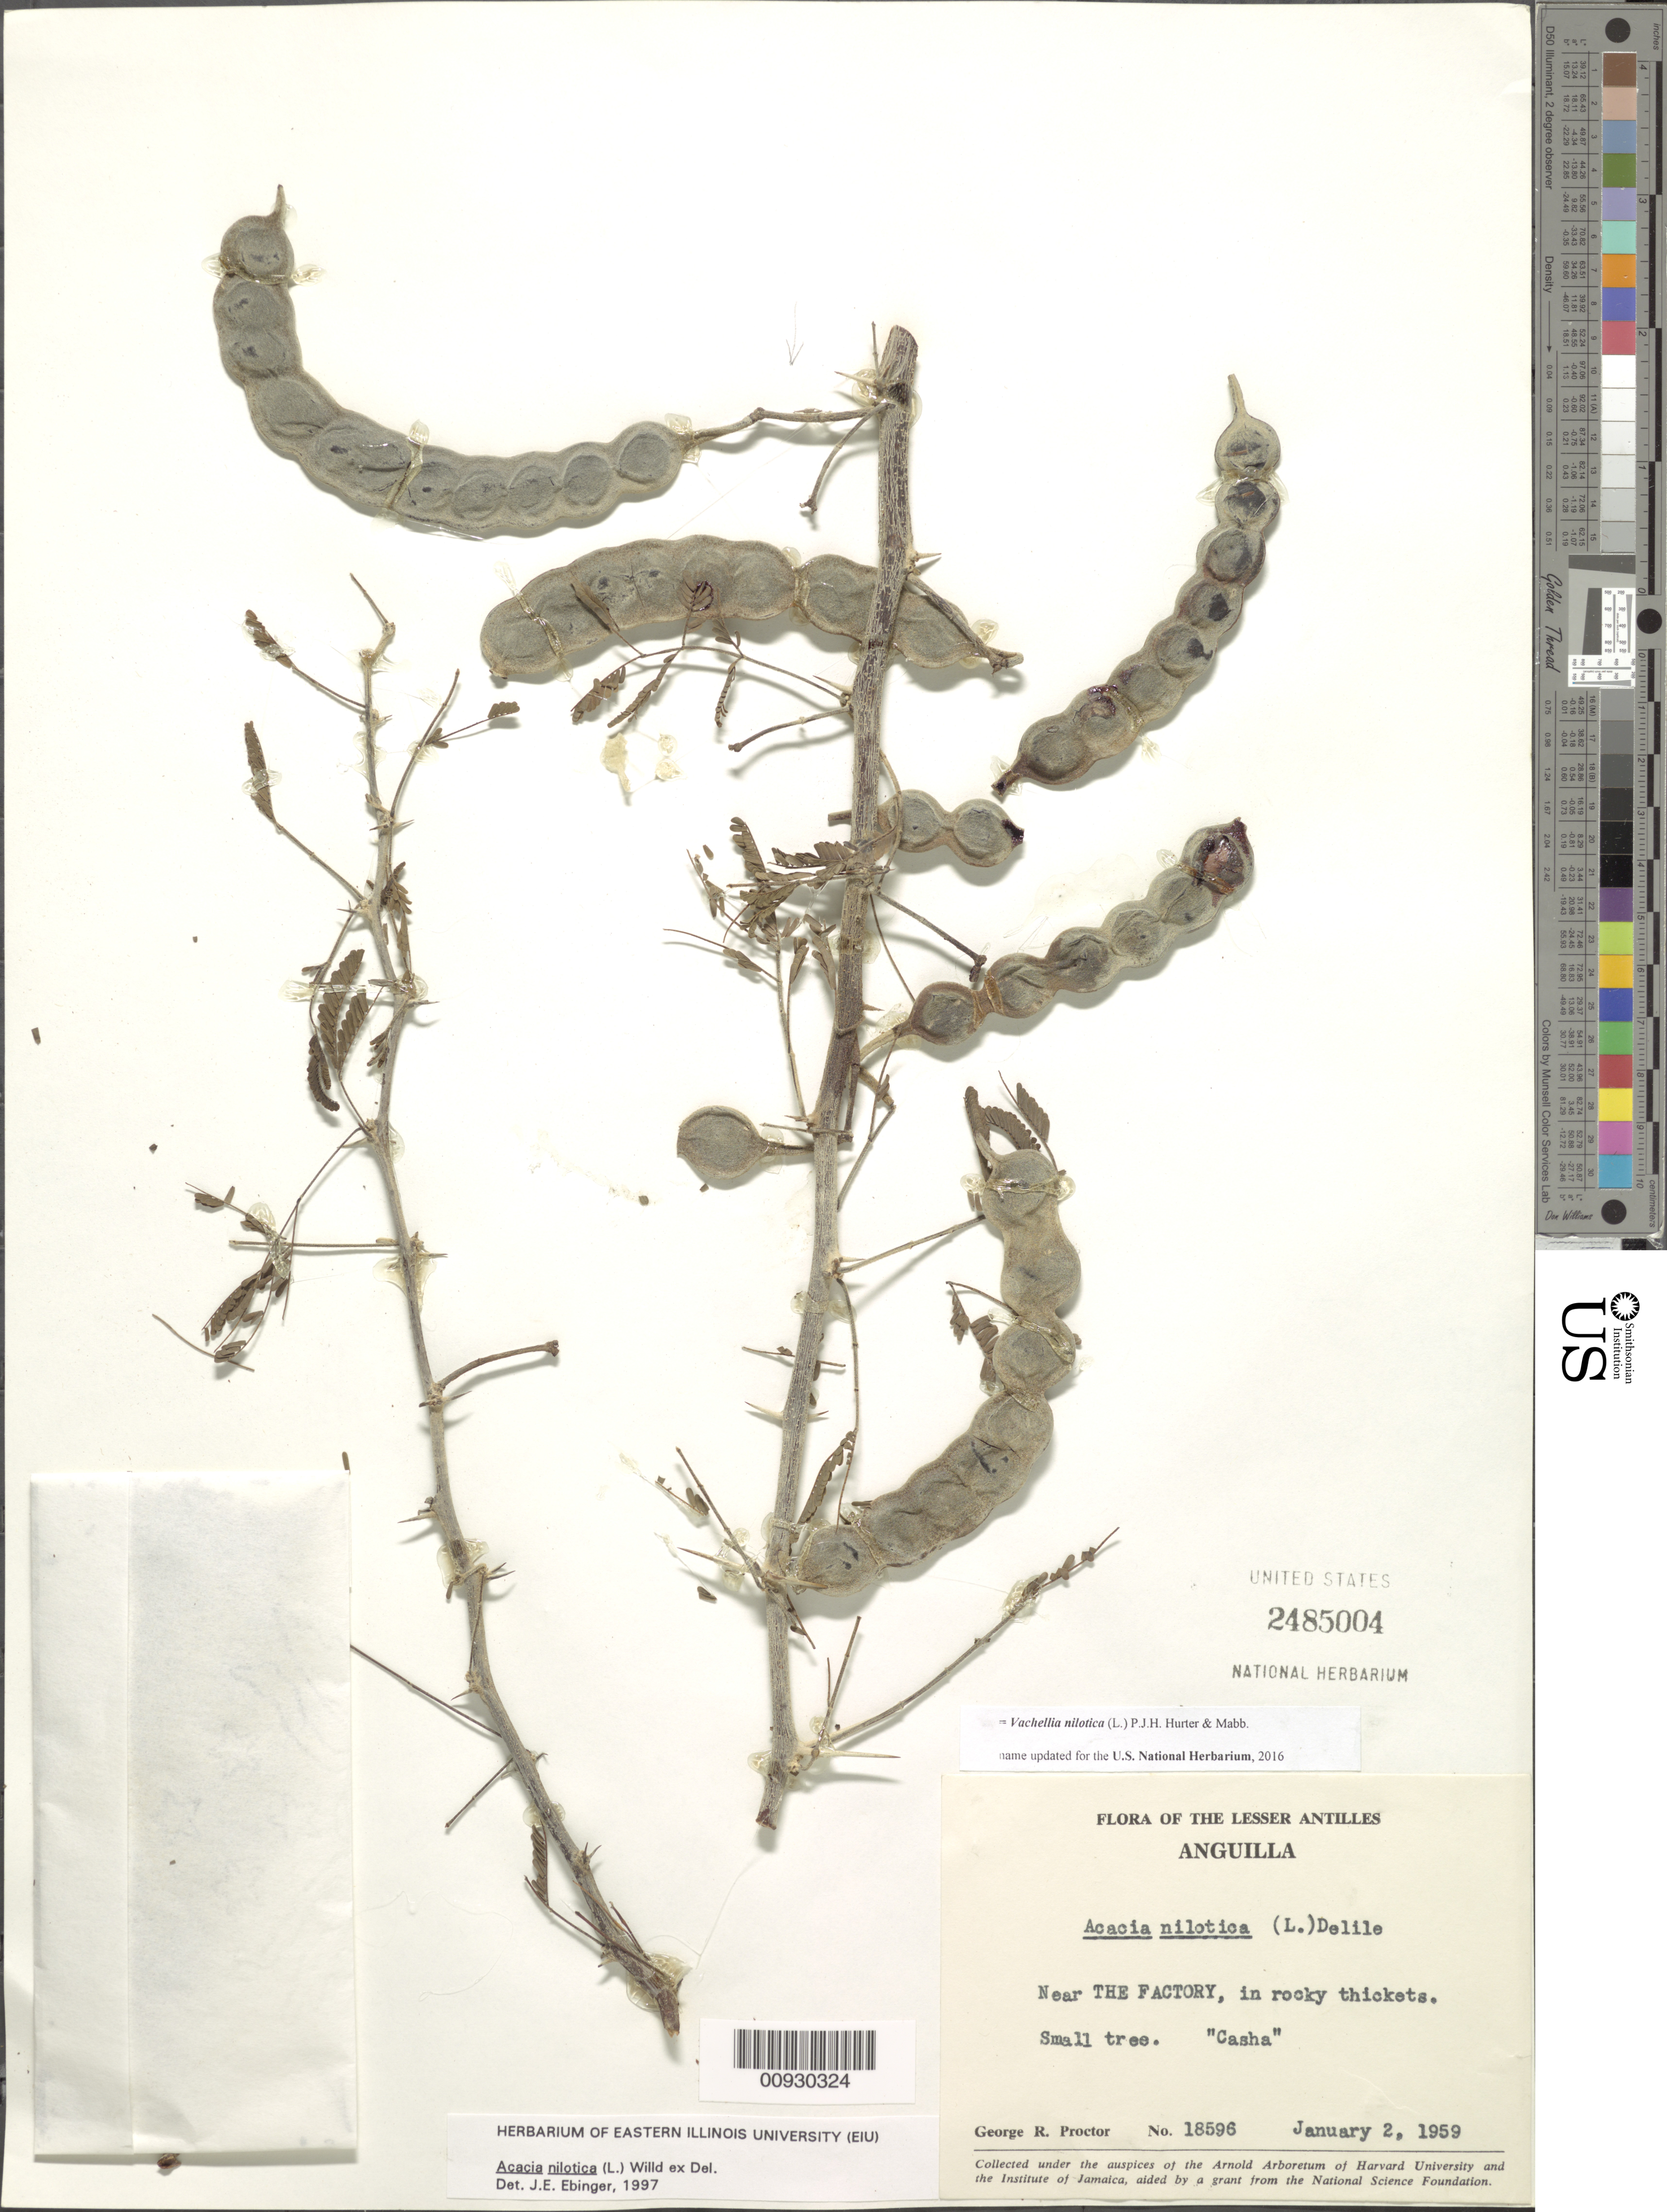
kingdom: Plantae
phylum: Tracheophyta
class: Magnoliopsida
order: Fabales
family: Fabaceae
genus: Vachellia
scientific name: Vachellia nilotica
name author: (L.) P.J.H. Hurter & Mabb.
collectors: G. R. Proctor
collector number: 18596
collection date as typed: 02 Jan 1959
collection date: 1959-01-02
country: Anguilla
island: Anguilla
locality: Near THE FACTORY, in rocky thickets.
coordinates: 0 N, 0 E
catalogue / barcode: US 2485004